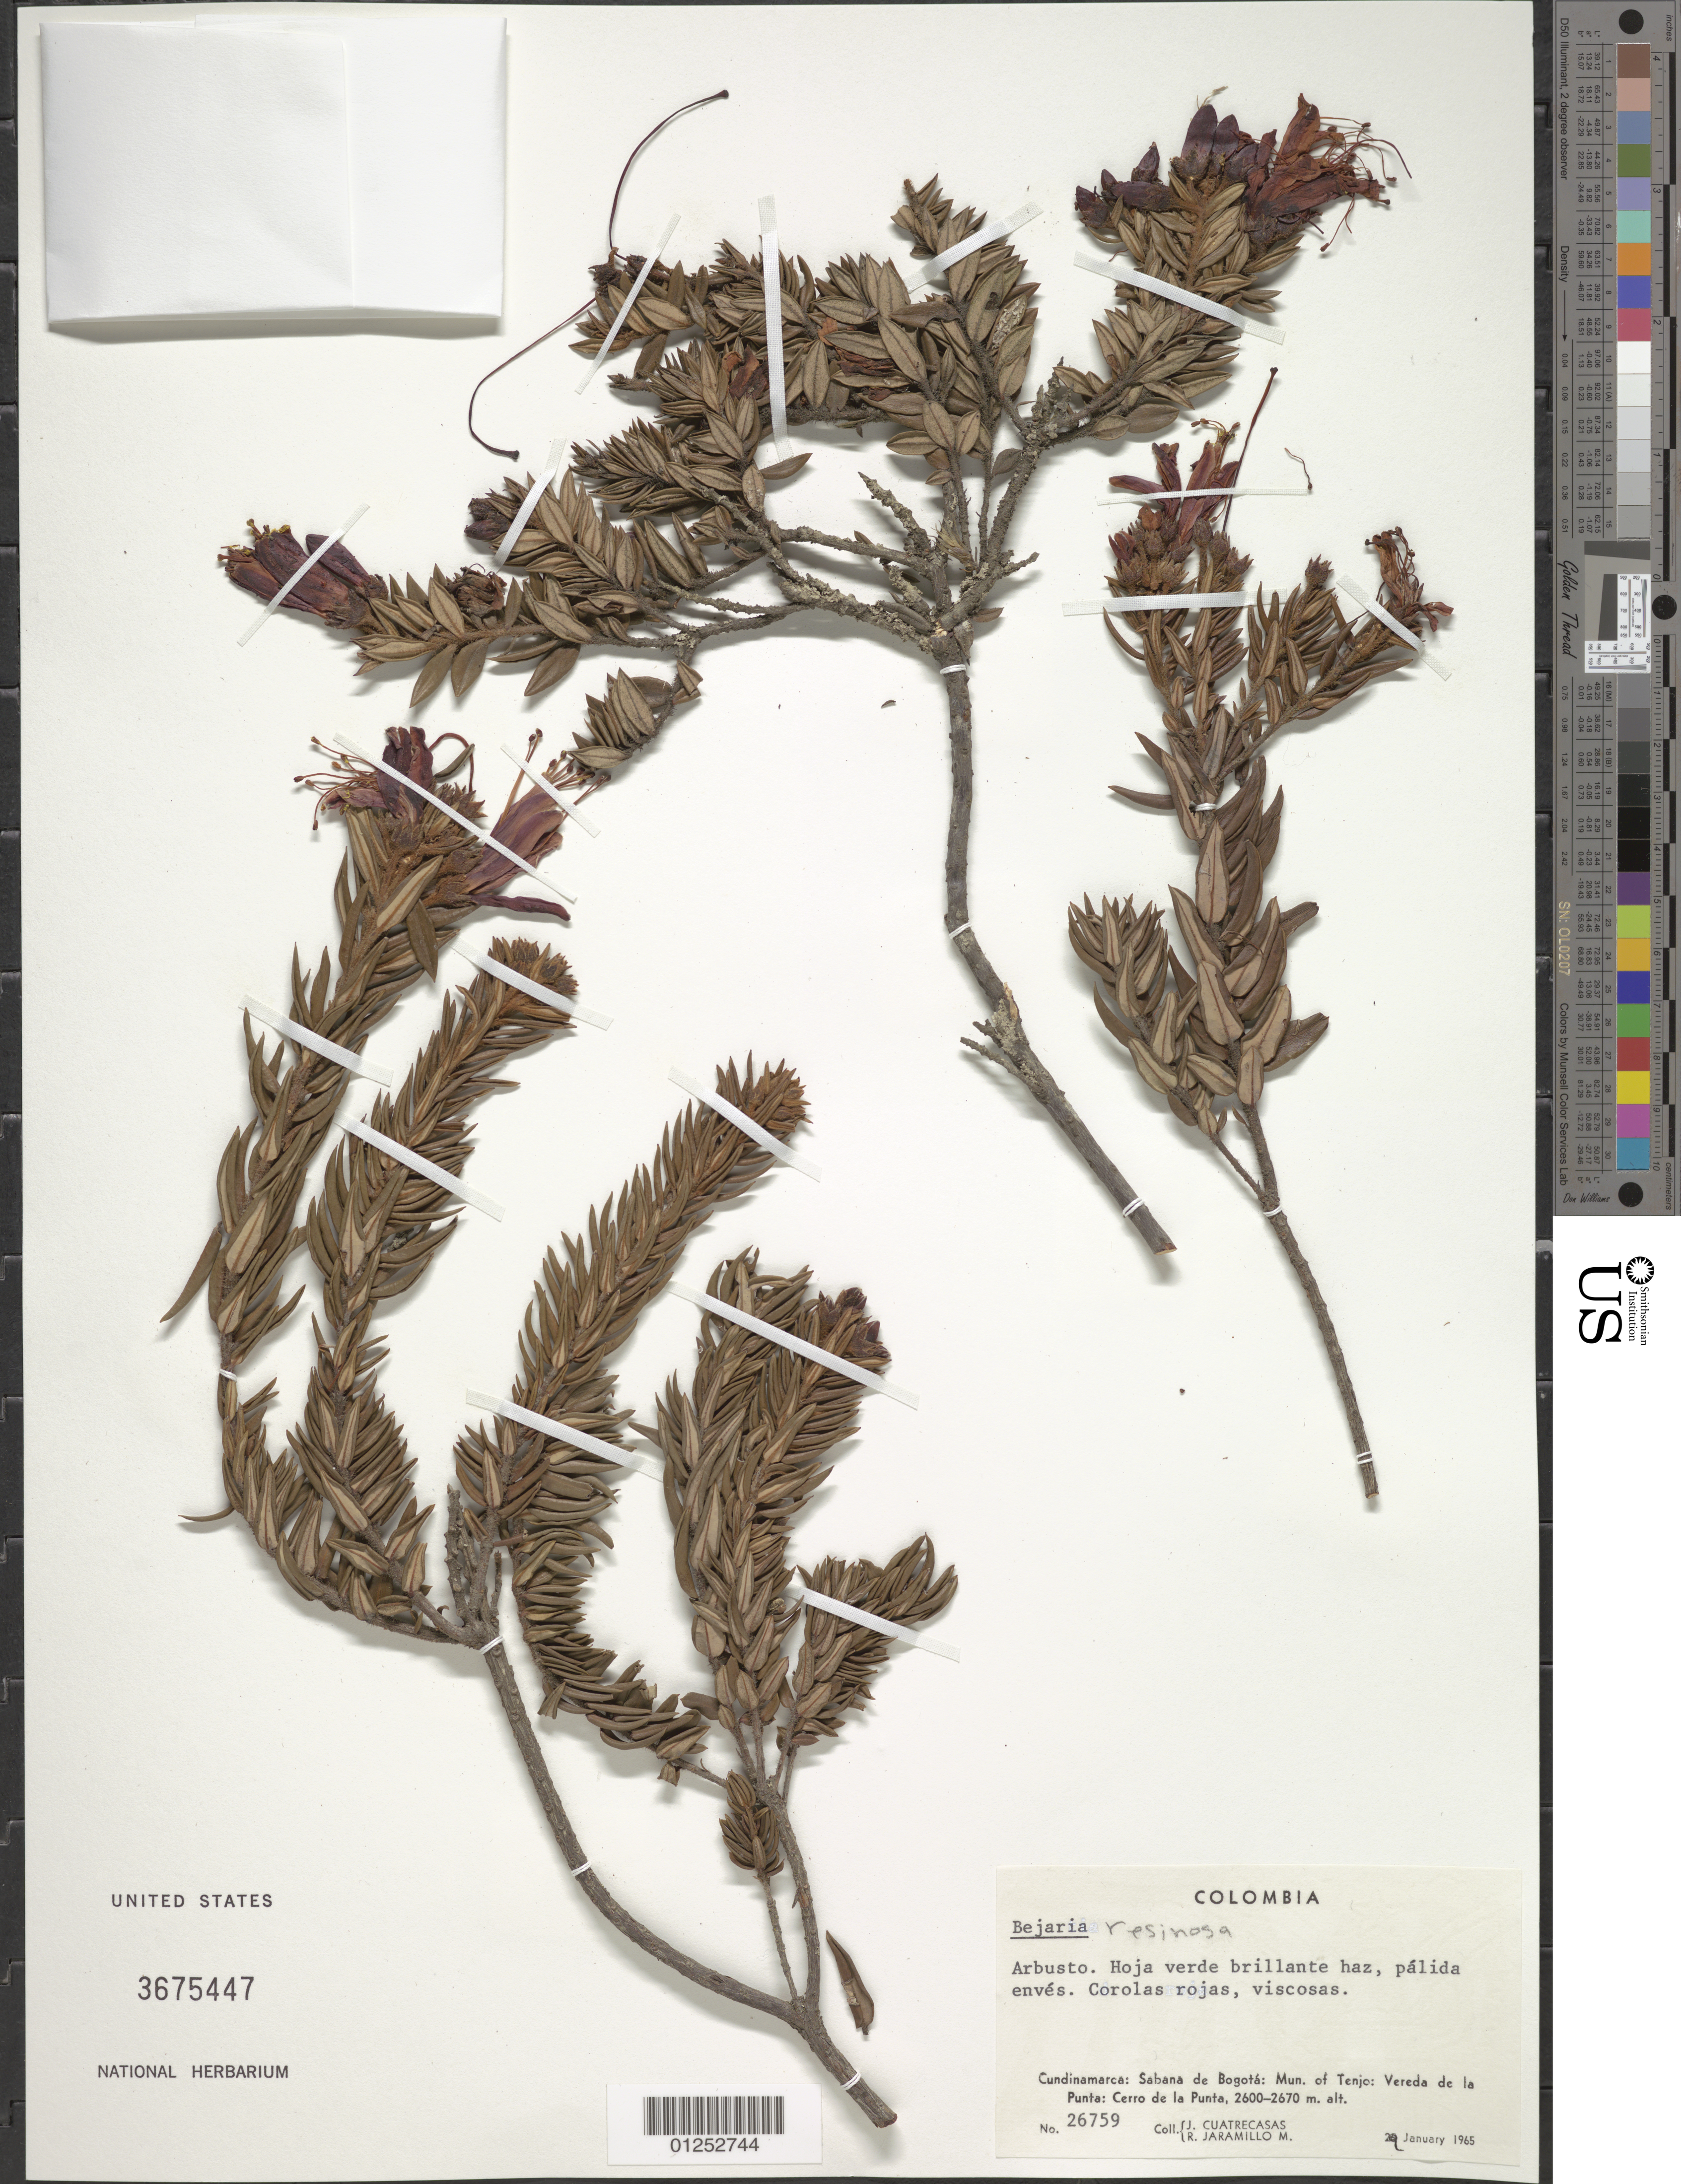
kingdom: Plantae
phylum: Tracheophyta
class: Magnoliopsida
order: Ericales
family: Ericaceae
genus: Bejaria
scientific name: Bejaria resinosa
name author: Mutis ex L. f.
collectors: J. Cuatrecasas & R. Jaramillo M.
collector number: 26759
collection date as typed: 29 Jan 1965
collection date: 1965-01-29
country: Colombia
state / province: Cundinamarca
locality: Sabana de Bogotá, Mun. of Tenjo, vereda de la Punta, Cerro de la Punta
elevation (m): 2600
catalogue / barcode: US 3675447